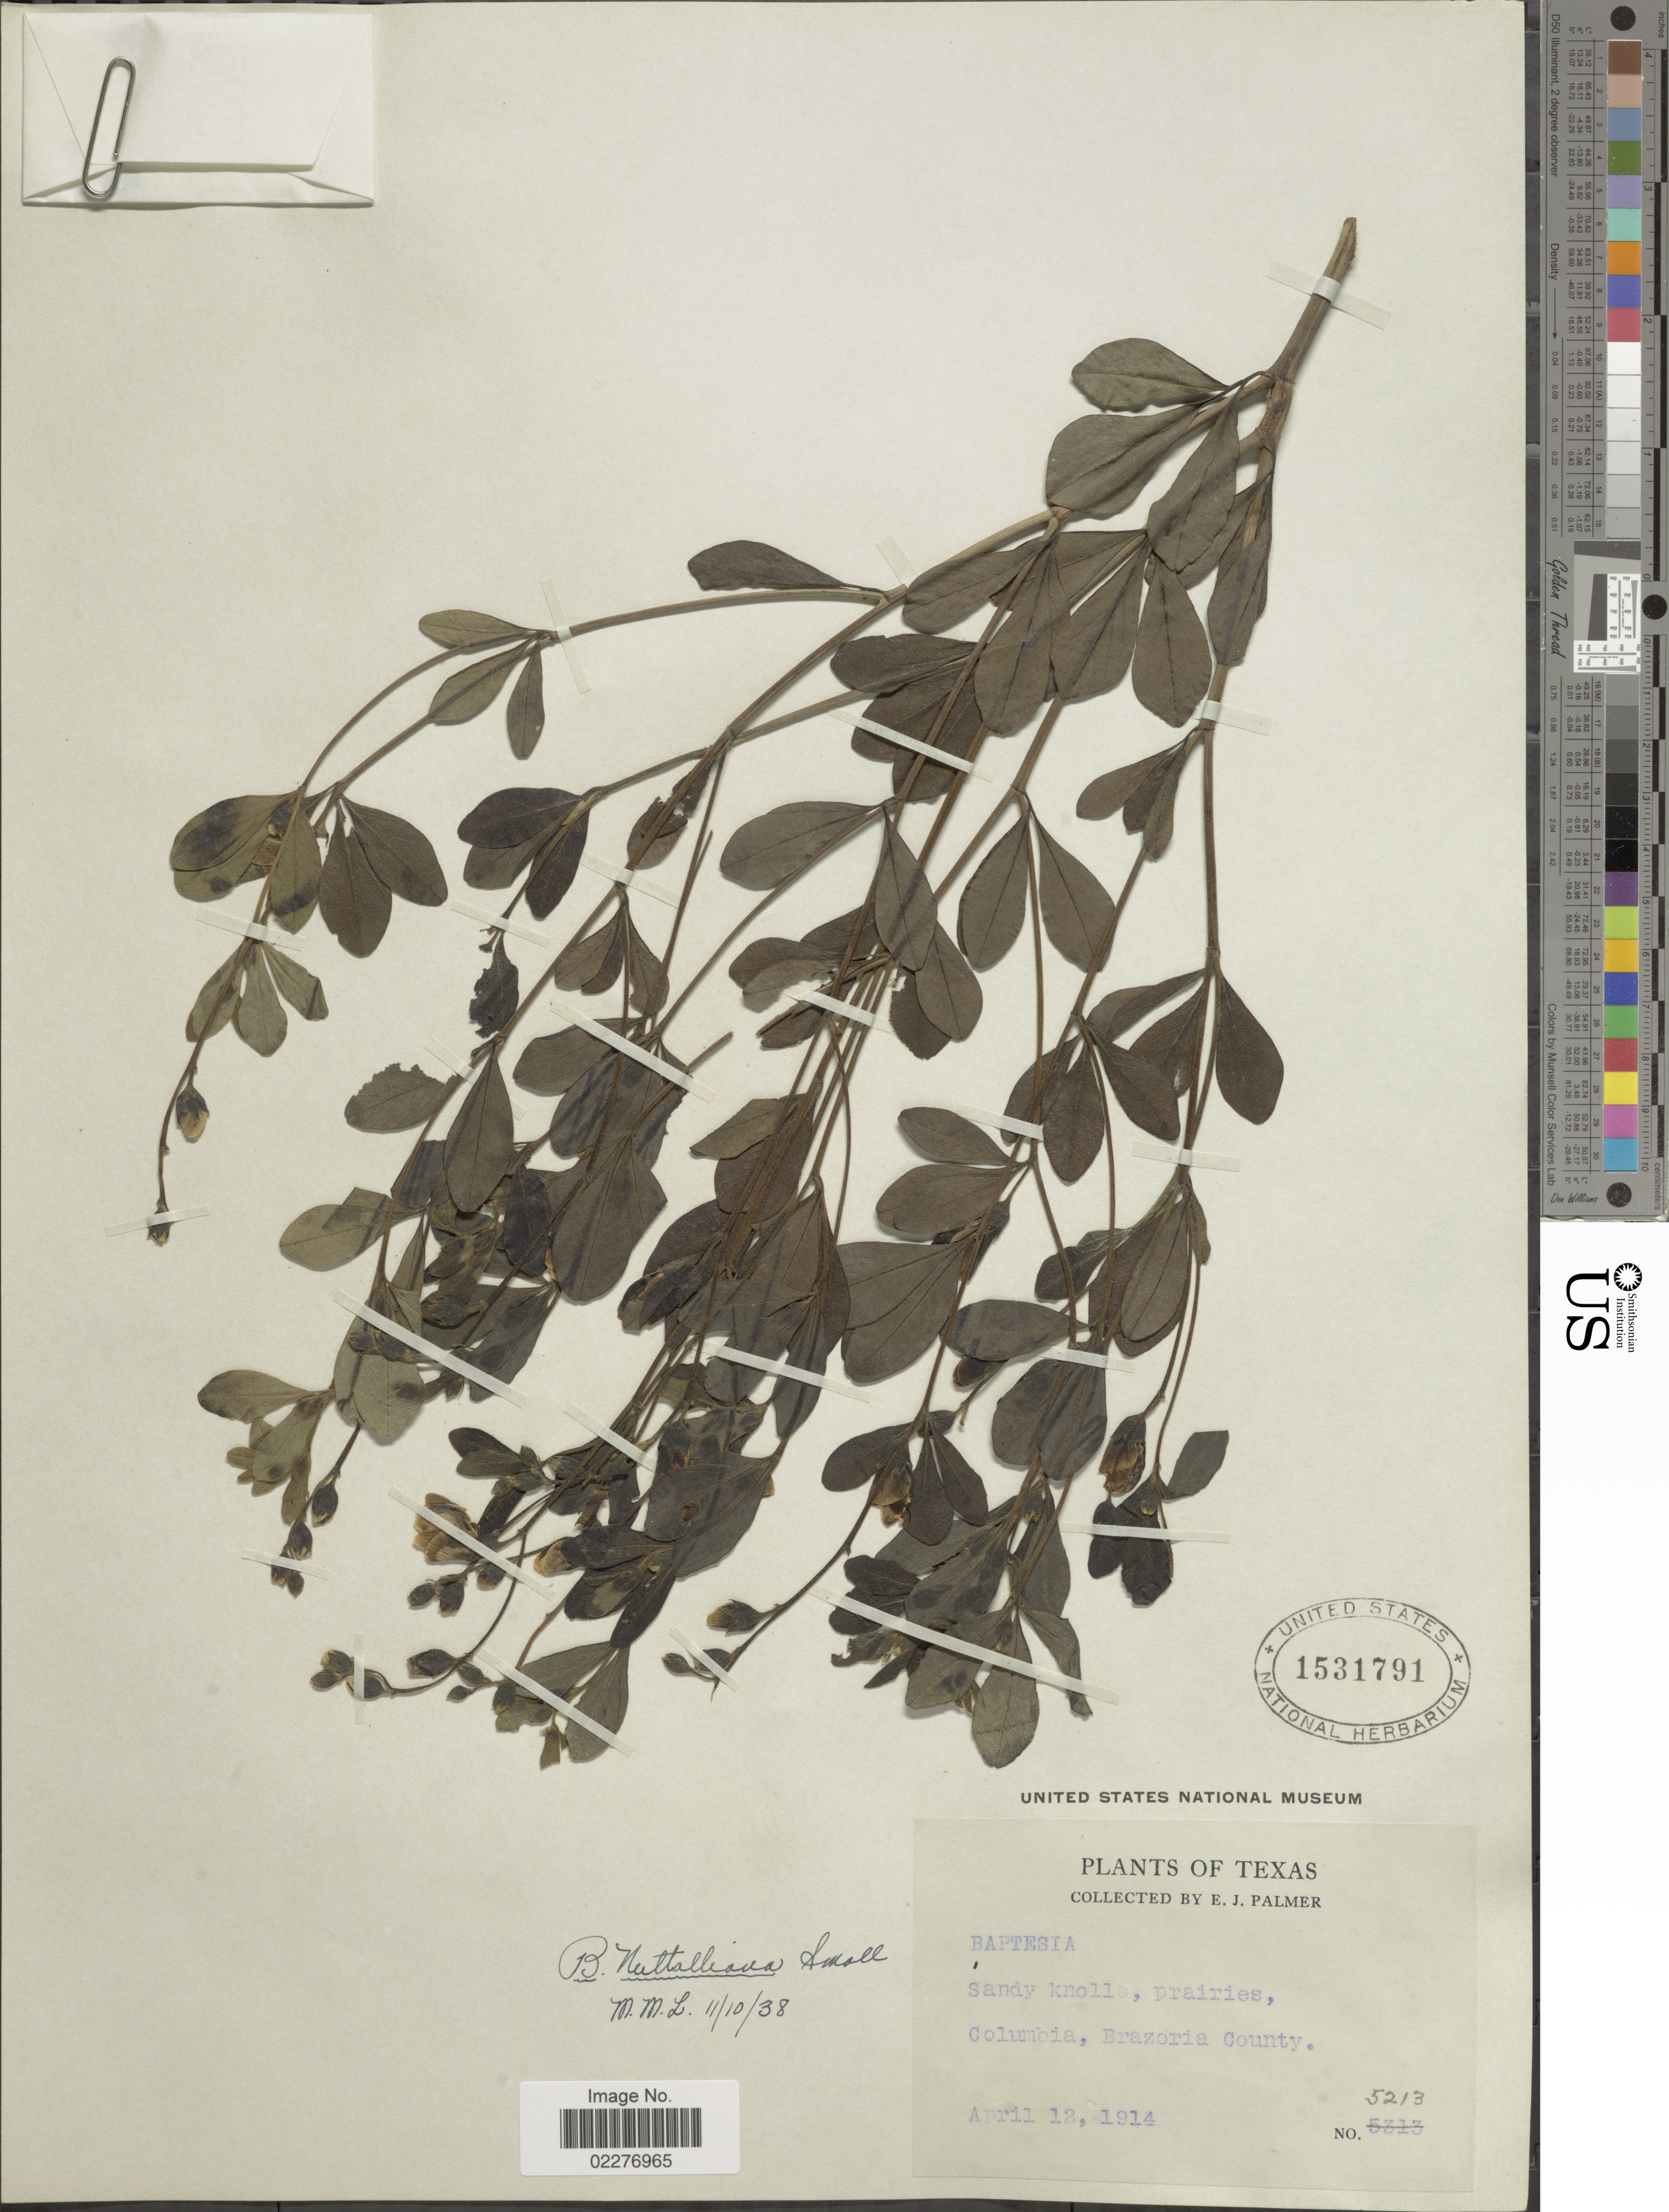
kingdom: Plantae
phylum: Tracheophyta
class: Magnoliopsida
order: Fabales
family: Fabaceae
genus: Baptisia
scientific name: Baptisia nuttalliana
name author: Small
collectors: E. J. Palmer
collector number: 5213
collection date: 1914-04-12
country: United States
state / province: Texas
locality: Sandy knolls, prairie, Columbia, Brazoria County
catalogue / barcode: US 1531791